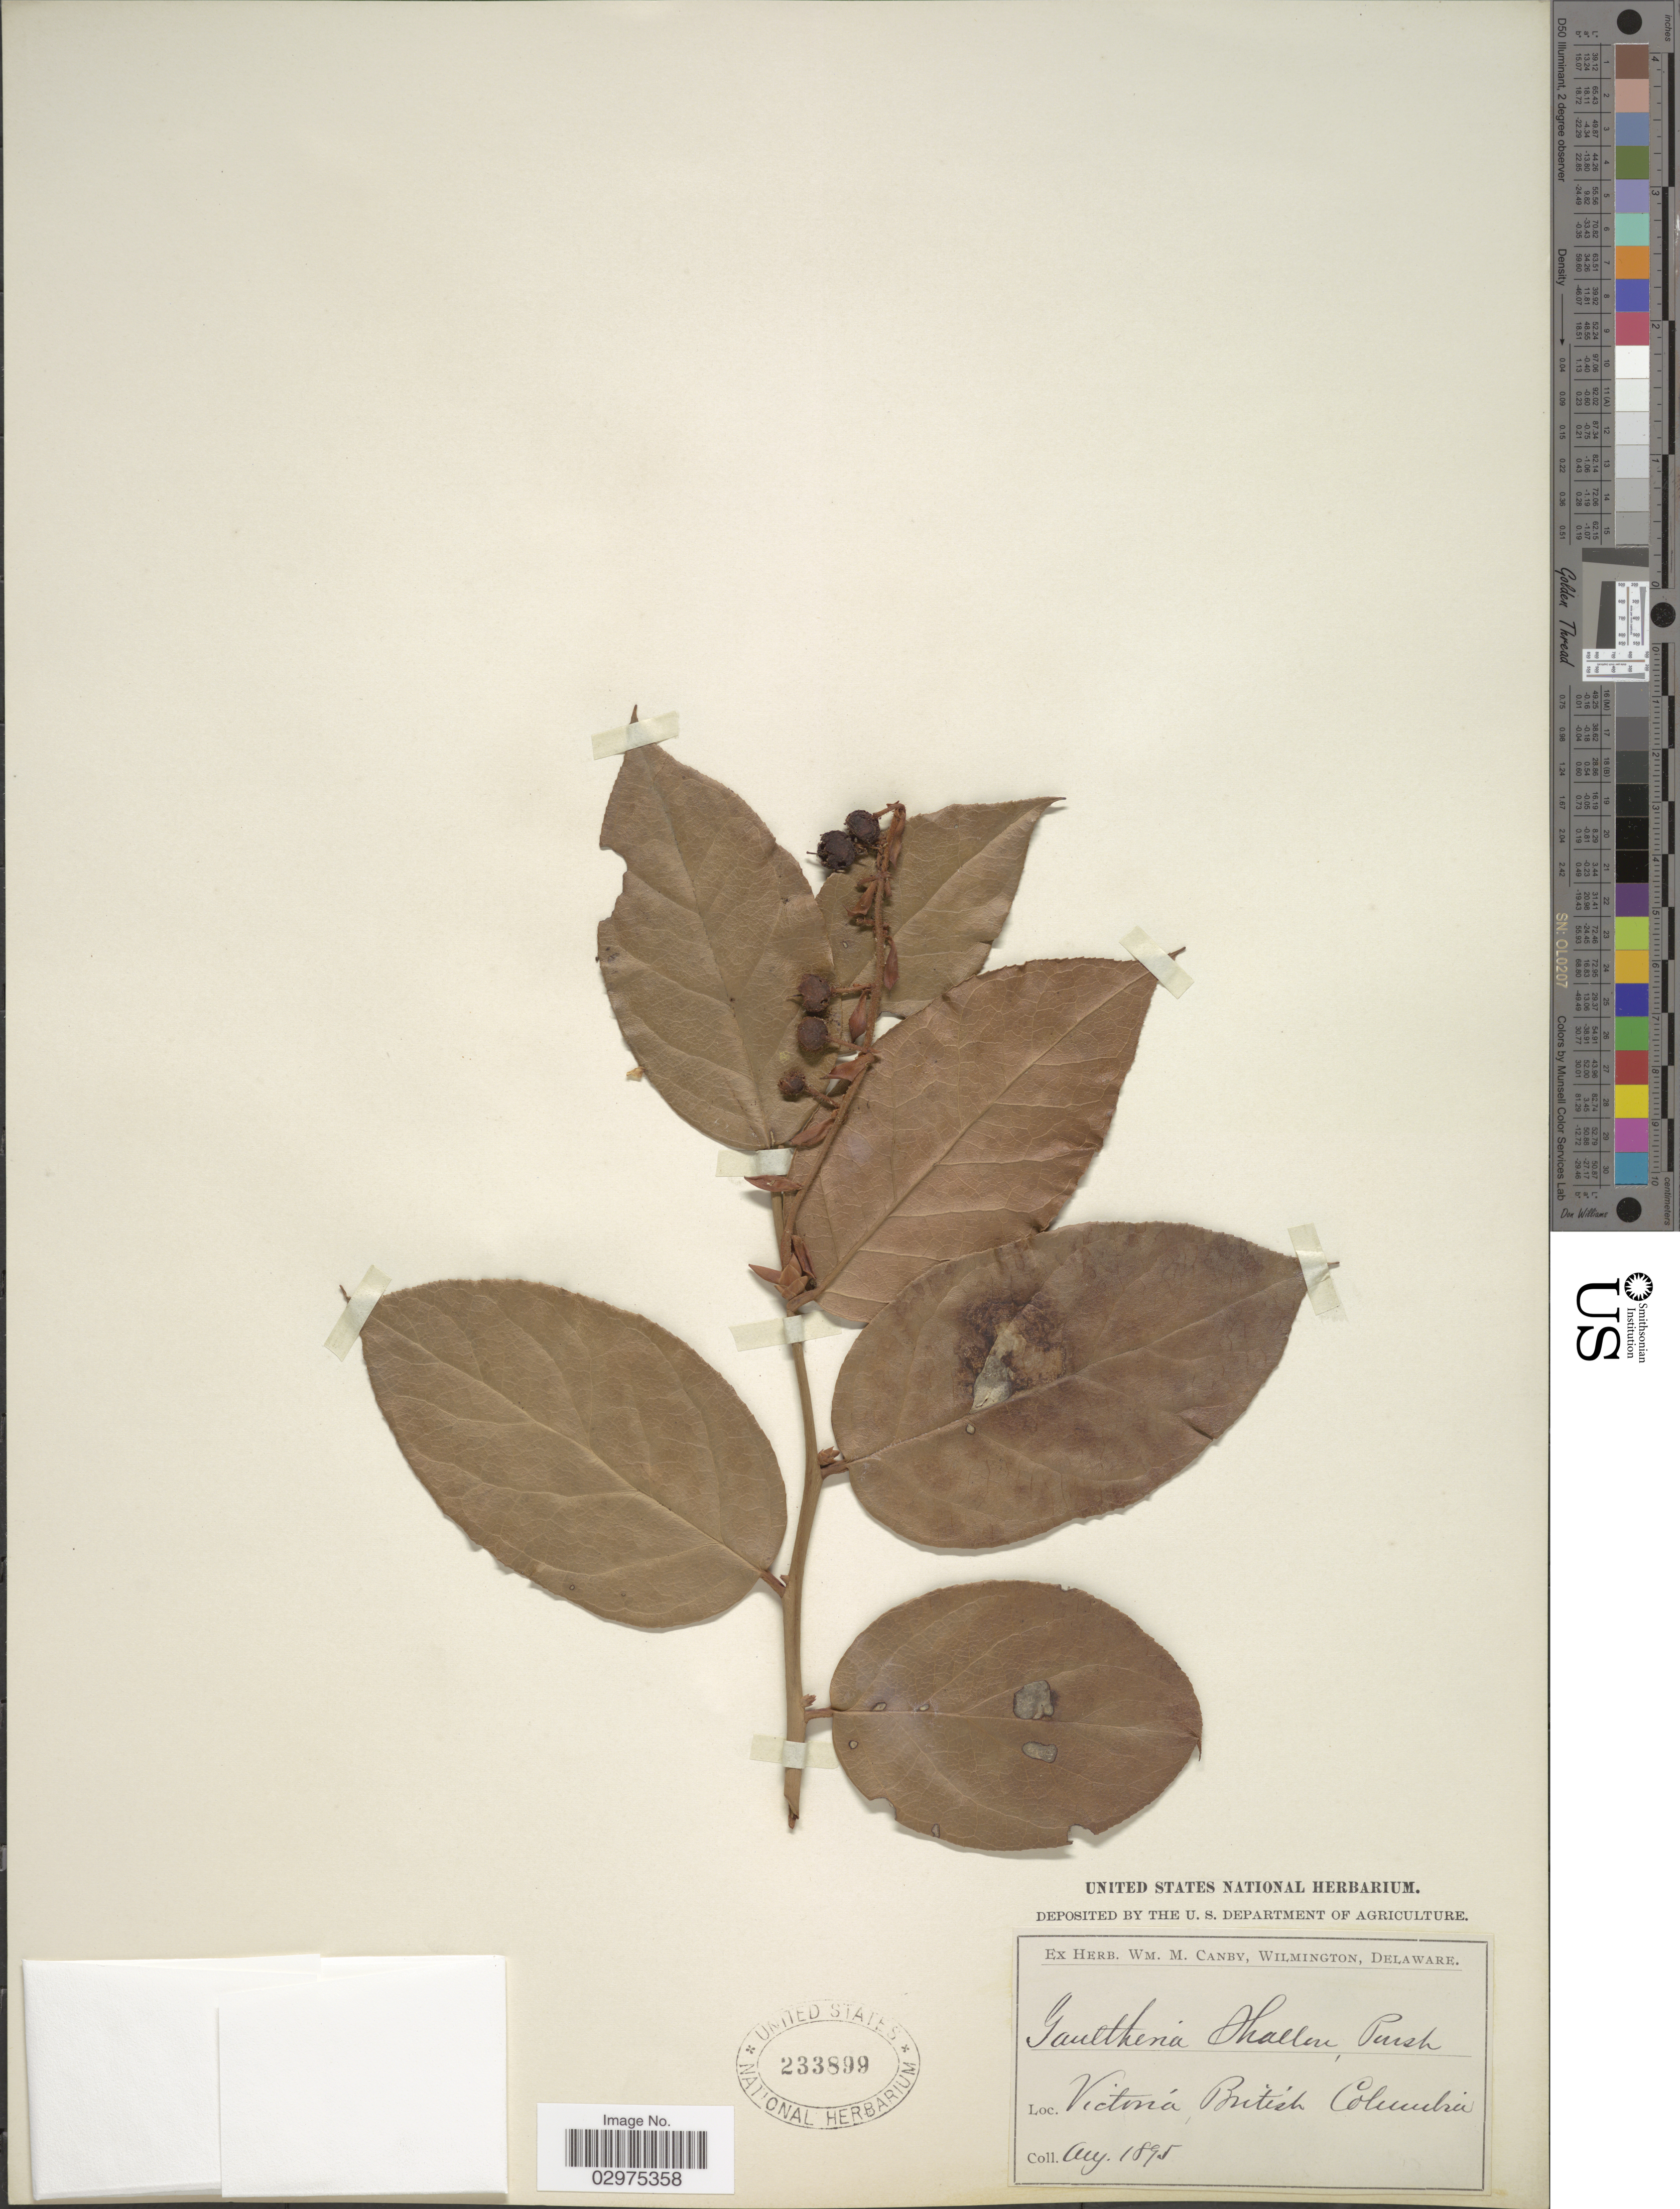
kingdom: Plantae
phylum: Tracheophyta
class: Magnoliopsida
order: Ericales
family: Ericaceae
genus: Gaultheria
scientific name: Gaultheria shallon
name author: Pursh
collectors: ex herb. W.M. Canby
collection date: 1895-08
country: Canada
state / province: British Columbia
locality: Victoria.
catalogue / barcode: US 233899